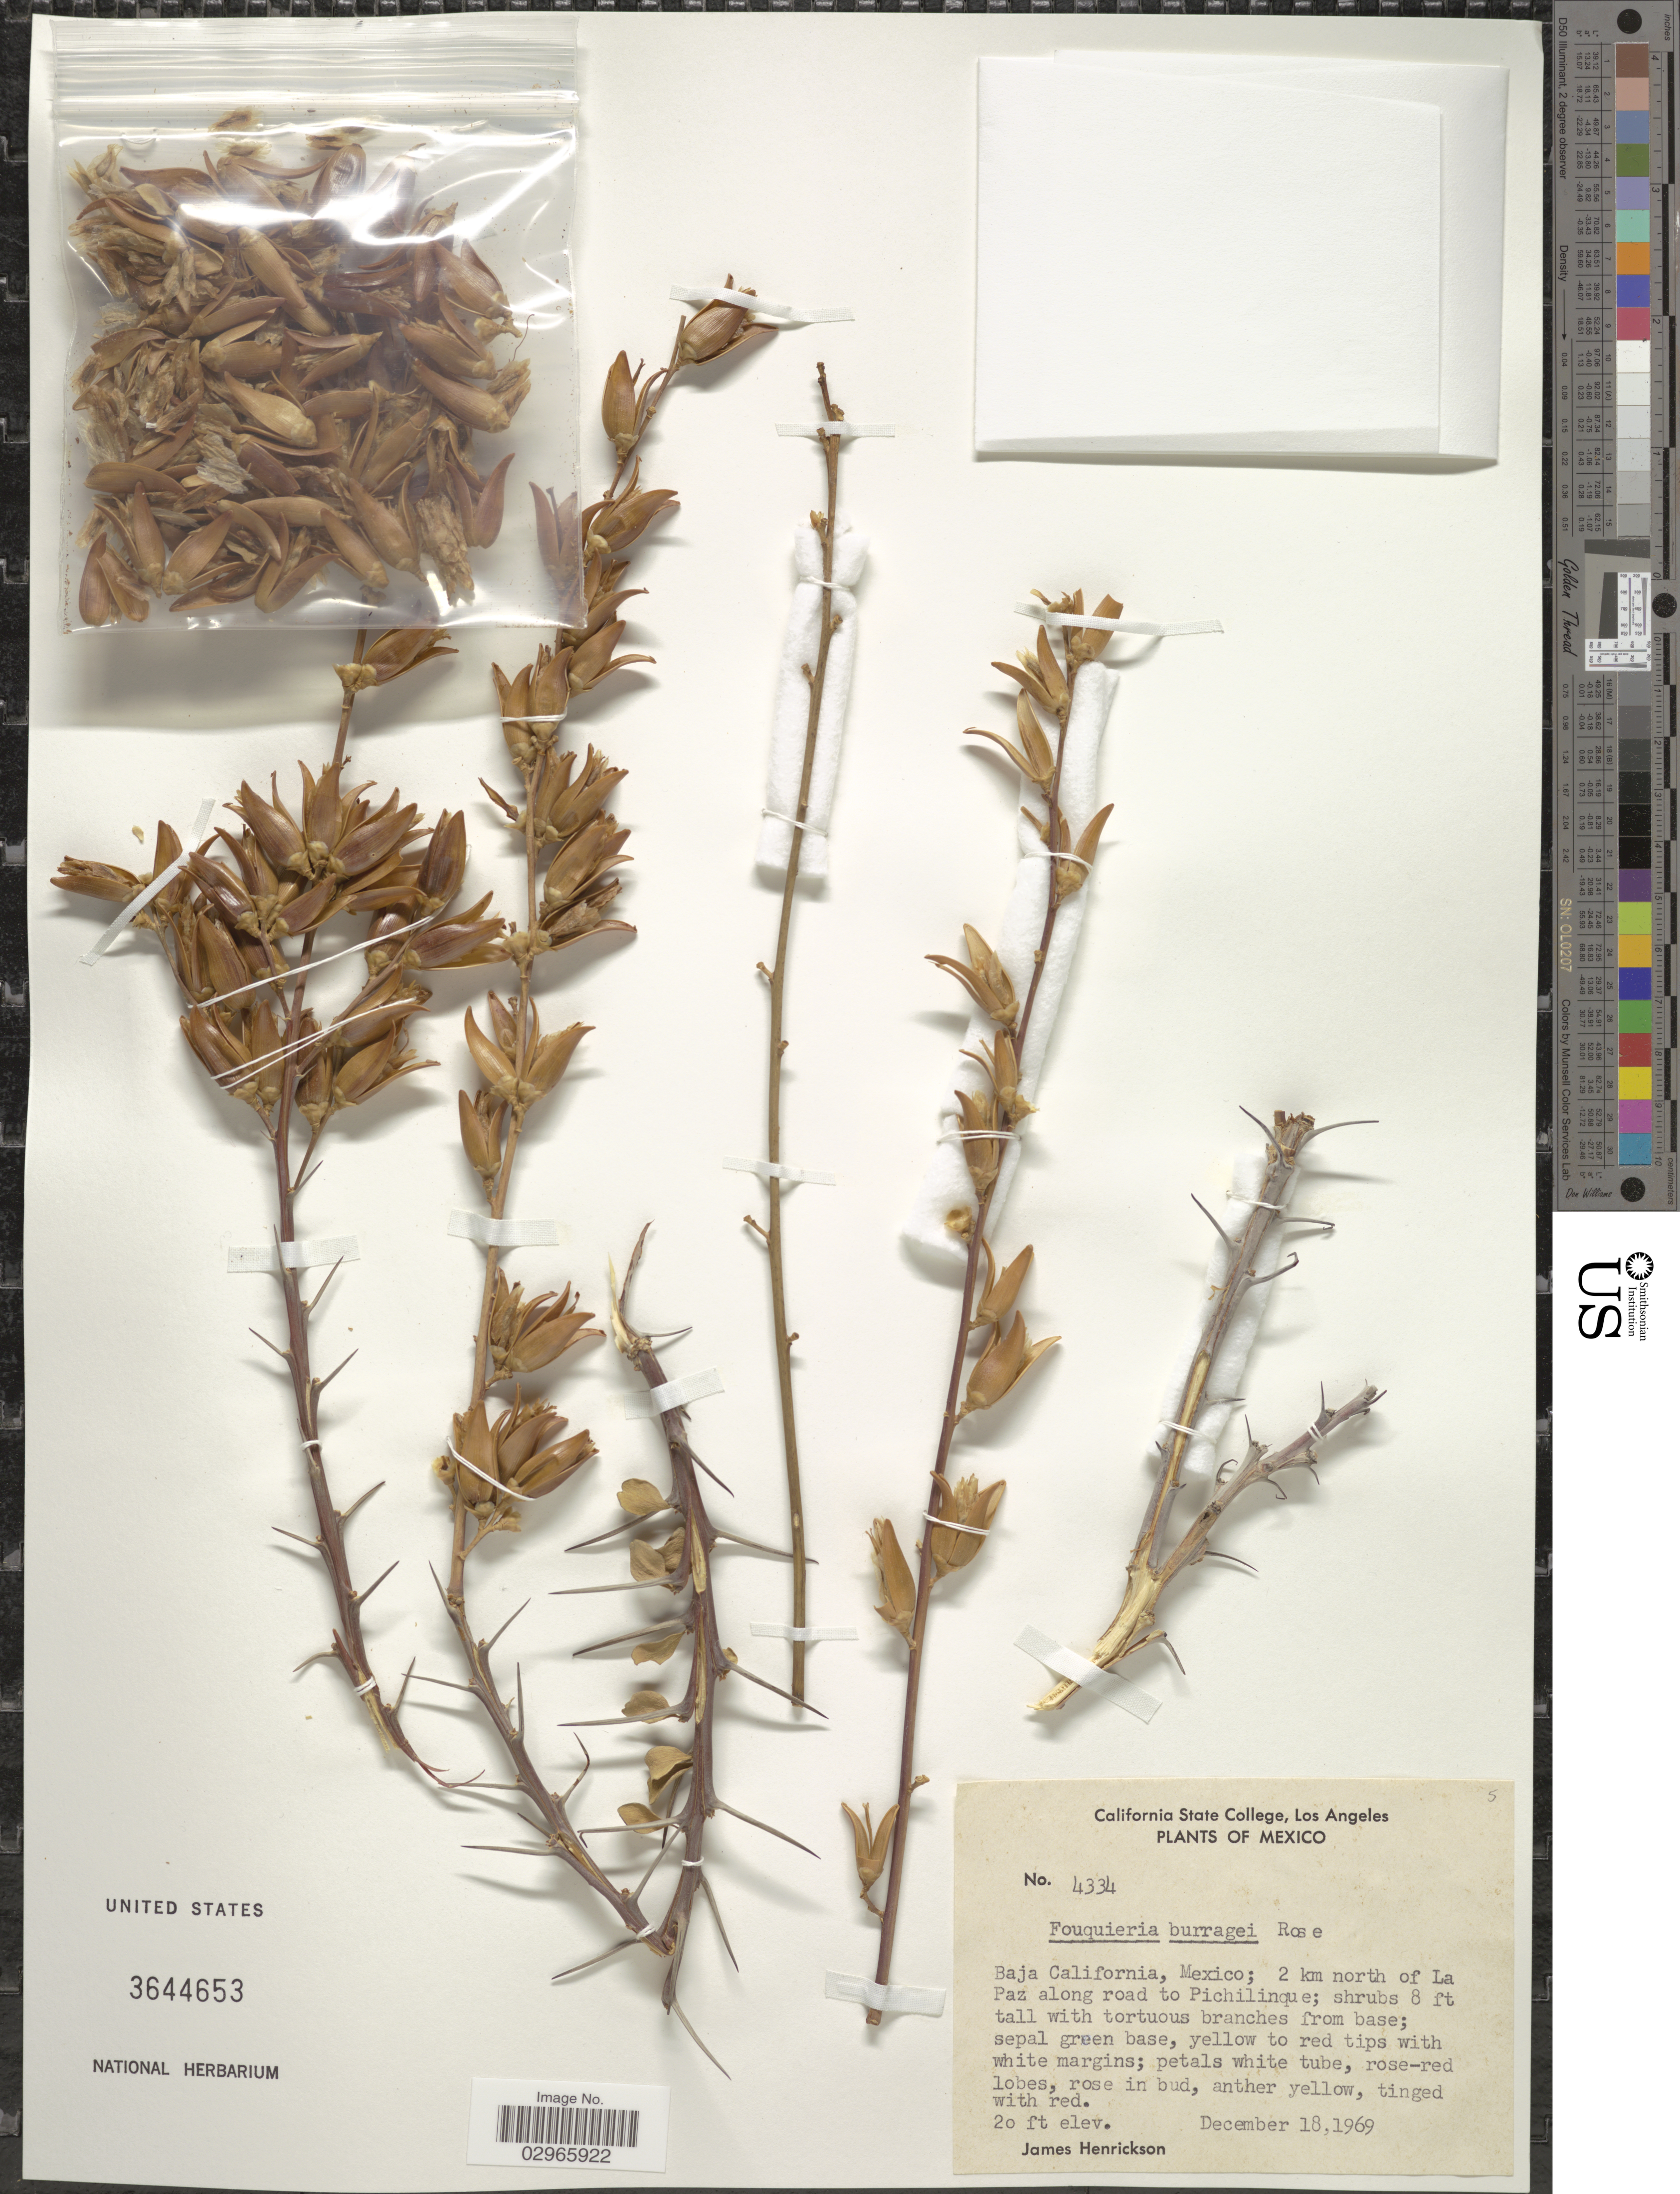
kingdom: Plantae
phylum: Tracheophyta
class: Magnoliopsida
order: Ericales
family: Fouquieriaceae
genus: Fouquieria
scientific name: Fouquieria burragei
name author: Rose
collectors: J. S. Henrickson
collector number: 4334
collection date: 1969-12-18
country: Mexico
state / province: Baja California Sur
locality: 2 km north of La Paz along road to Pichilinque.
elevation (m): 6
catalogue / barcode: US 3644653